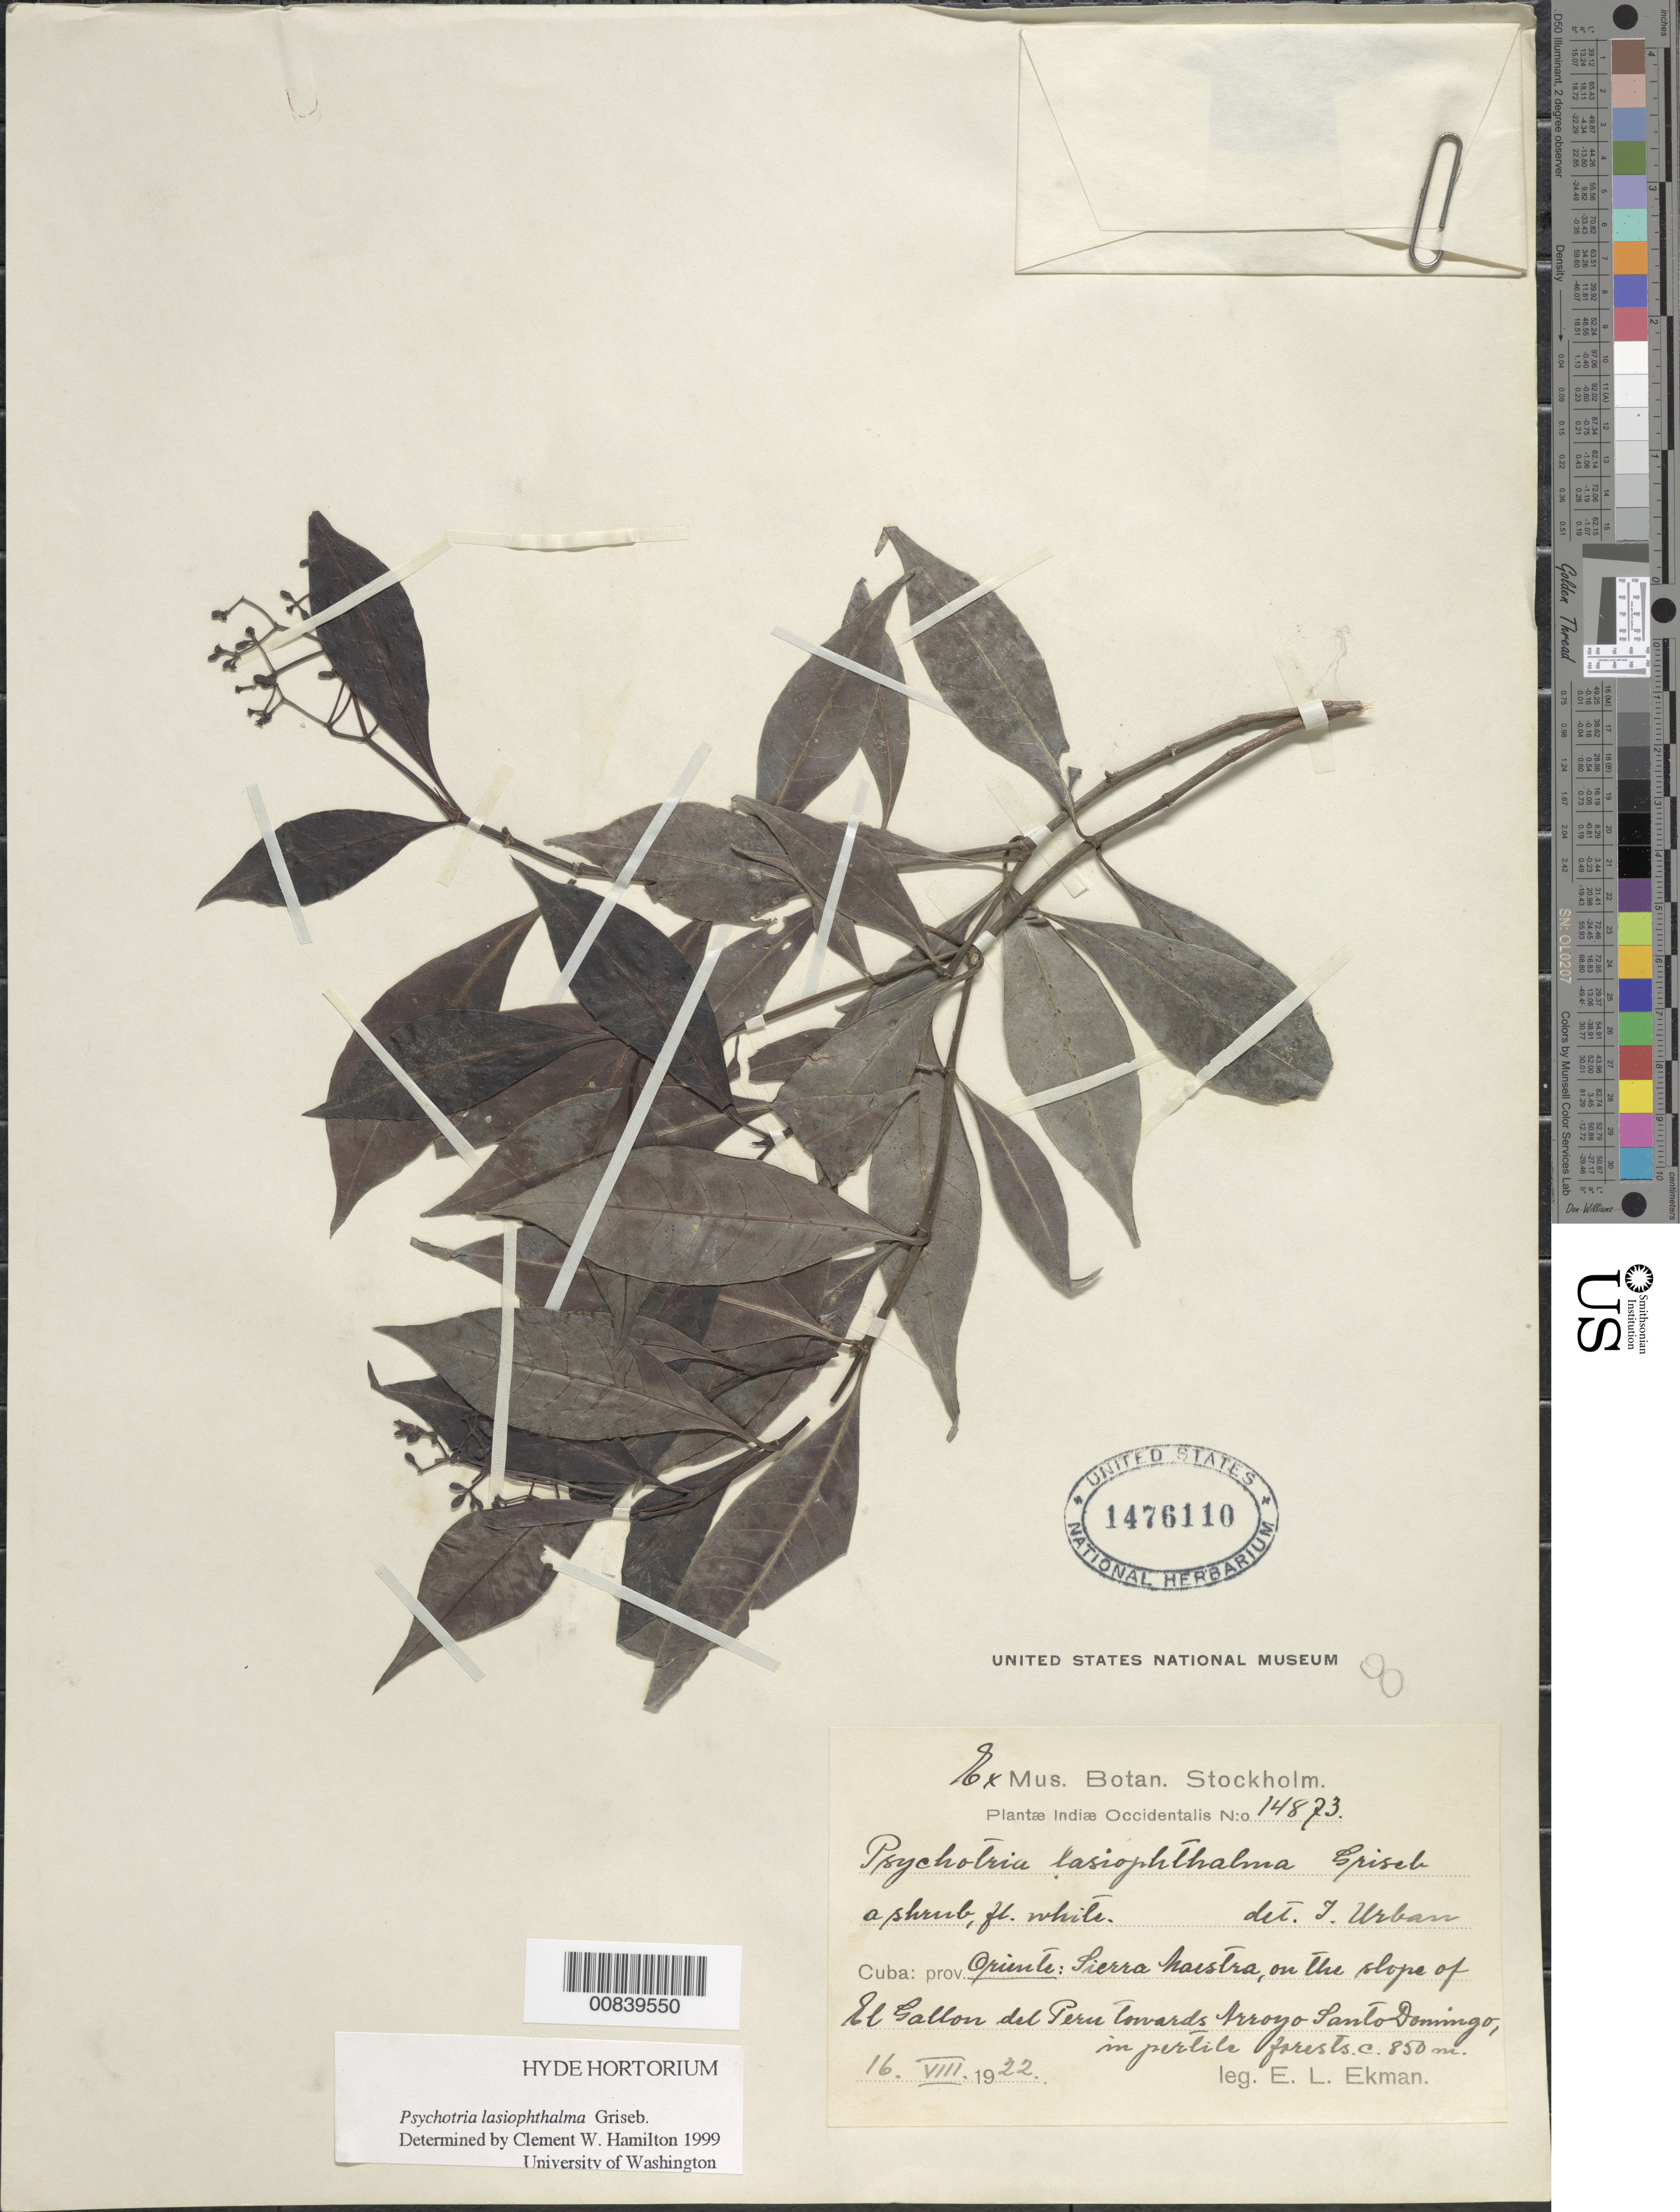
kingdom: Plantae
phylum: Tracheophyta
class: Magnoliopsida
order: Gentianales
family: Rubiaceae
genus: Psychotria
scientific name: Psychotria lasiophthalma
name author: Griseb.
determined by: Urban, Ignatz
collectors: E. L. Ekman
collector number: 14873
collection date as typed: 16 Aug 1922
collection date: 1922-08-16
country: Cuba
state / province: Oriente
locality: Sierra Maestra, on slope of El Gallon del Peru towards Arroyo Santo Domingo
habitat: In fertile forest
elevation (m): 850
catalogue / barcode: US 1476110